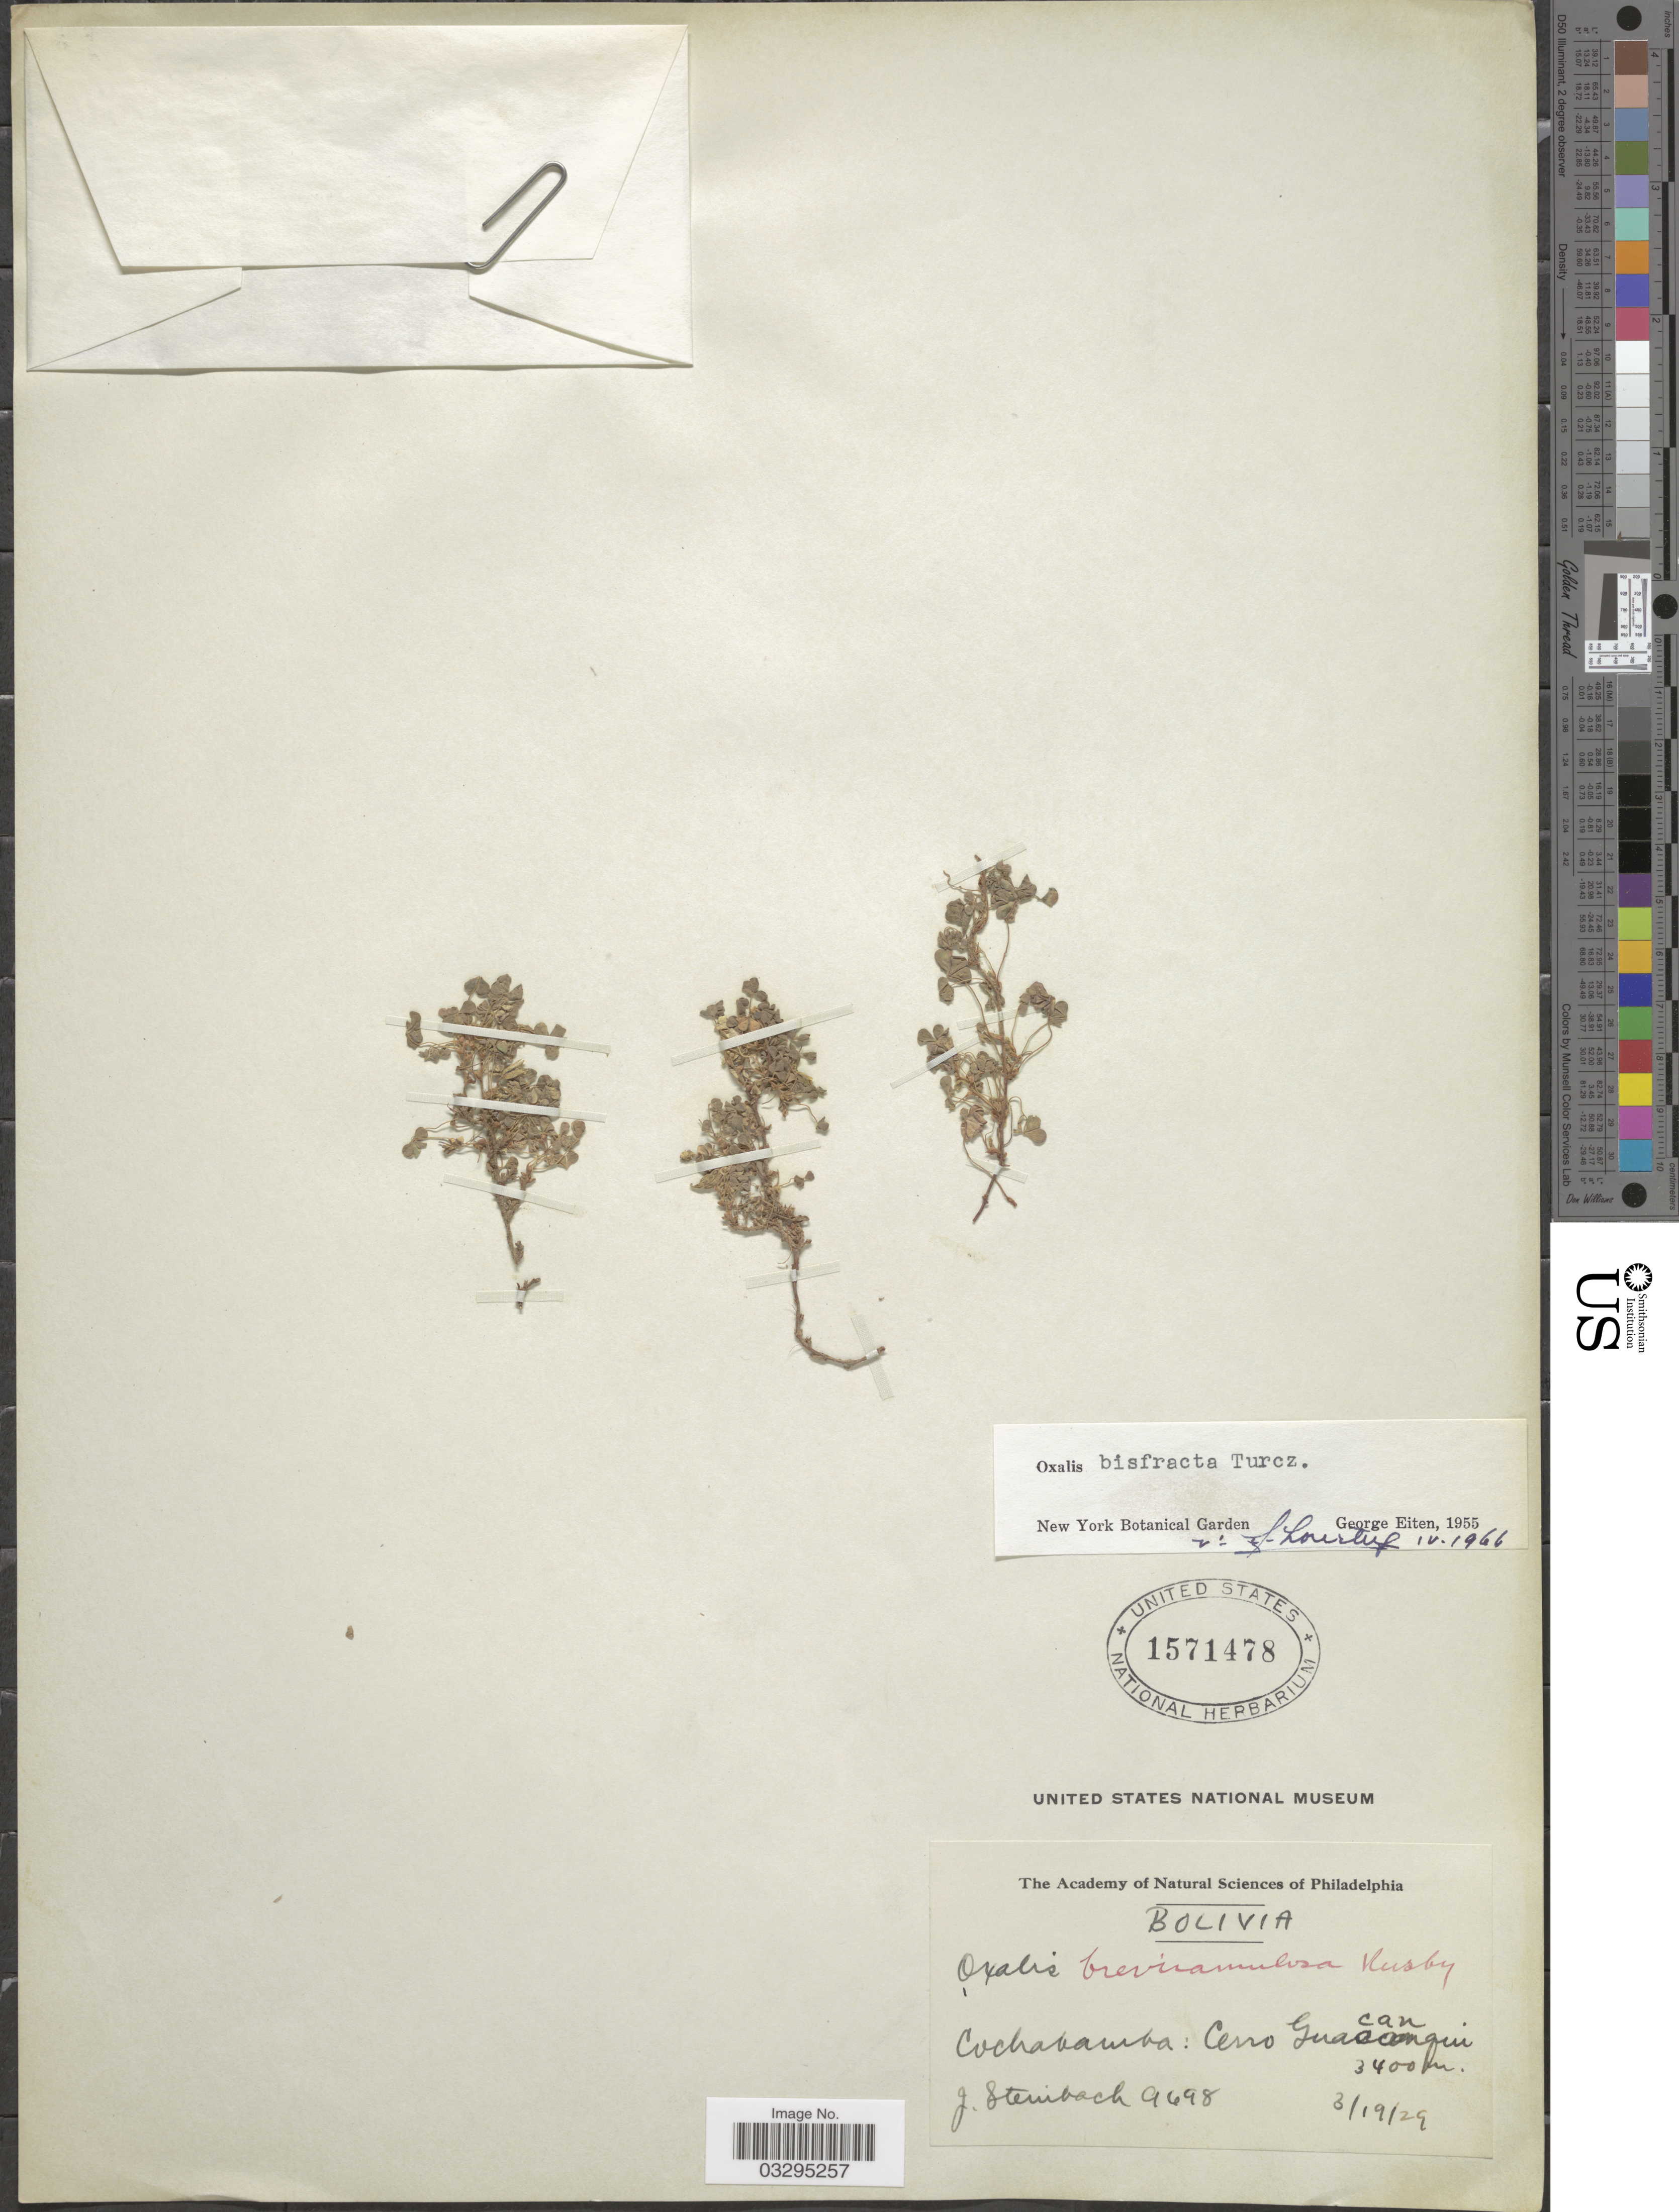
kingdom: Plantae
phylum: Tracheophyta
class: Magnoliopsida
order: Oxalidales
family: Oxalidaceae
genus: Oxalis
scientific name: Oxalis bisfracta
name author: Turcz.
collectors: J. Steinbach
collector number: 9698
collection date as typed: Transcribed d/m/y: 19/3/29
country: Bolivia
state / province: Cochabamba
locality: Cerro Guacanqui.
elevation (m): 3400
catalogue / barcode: US 1571478